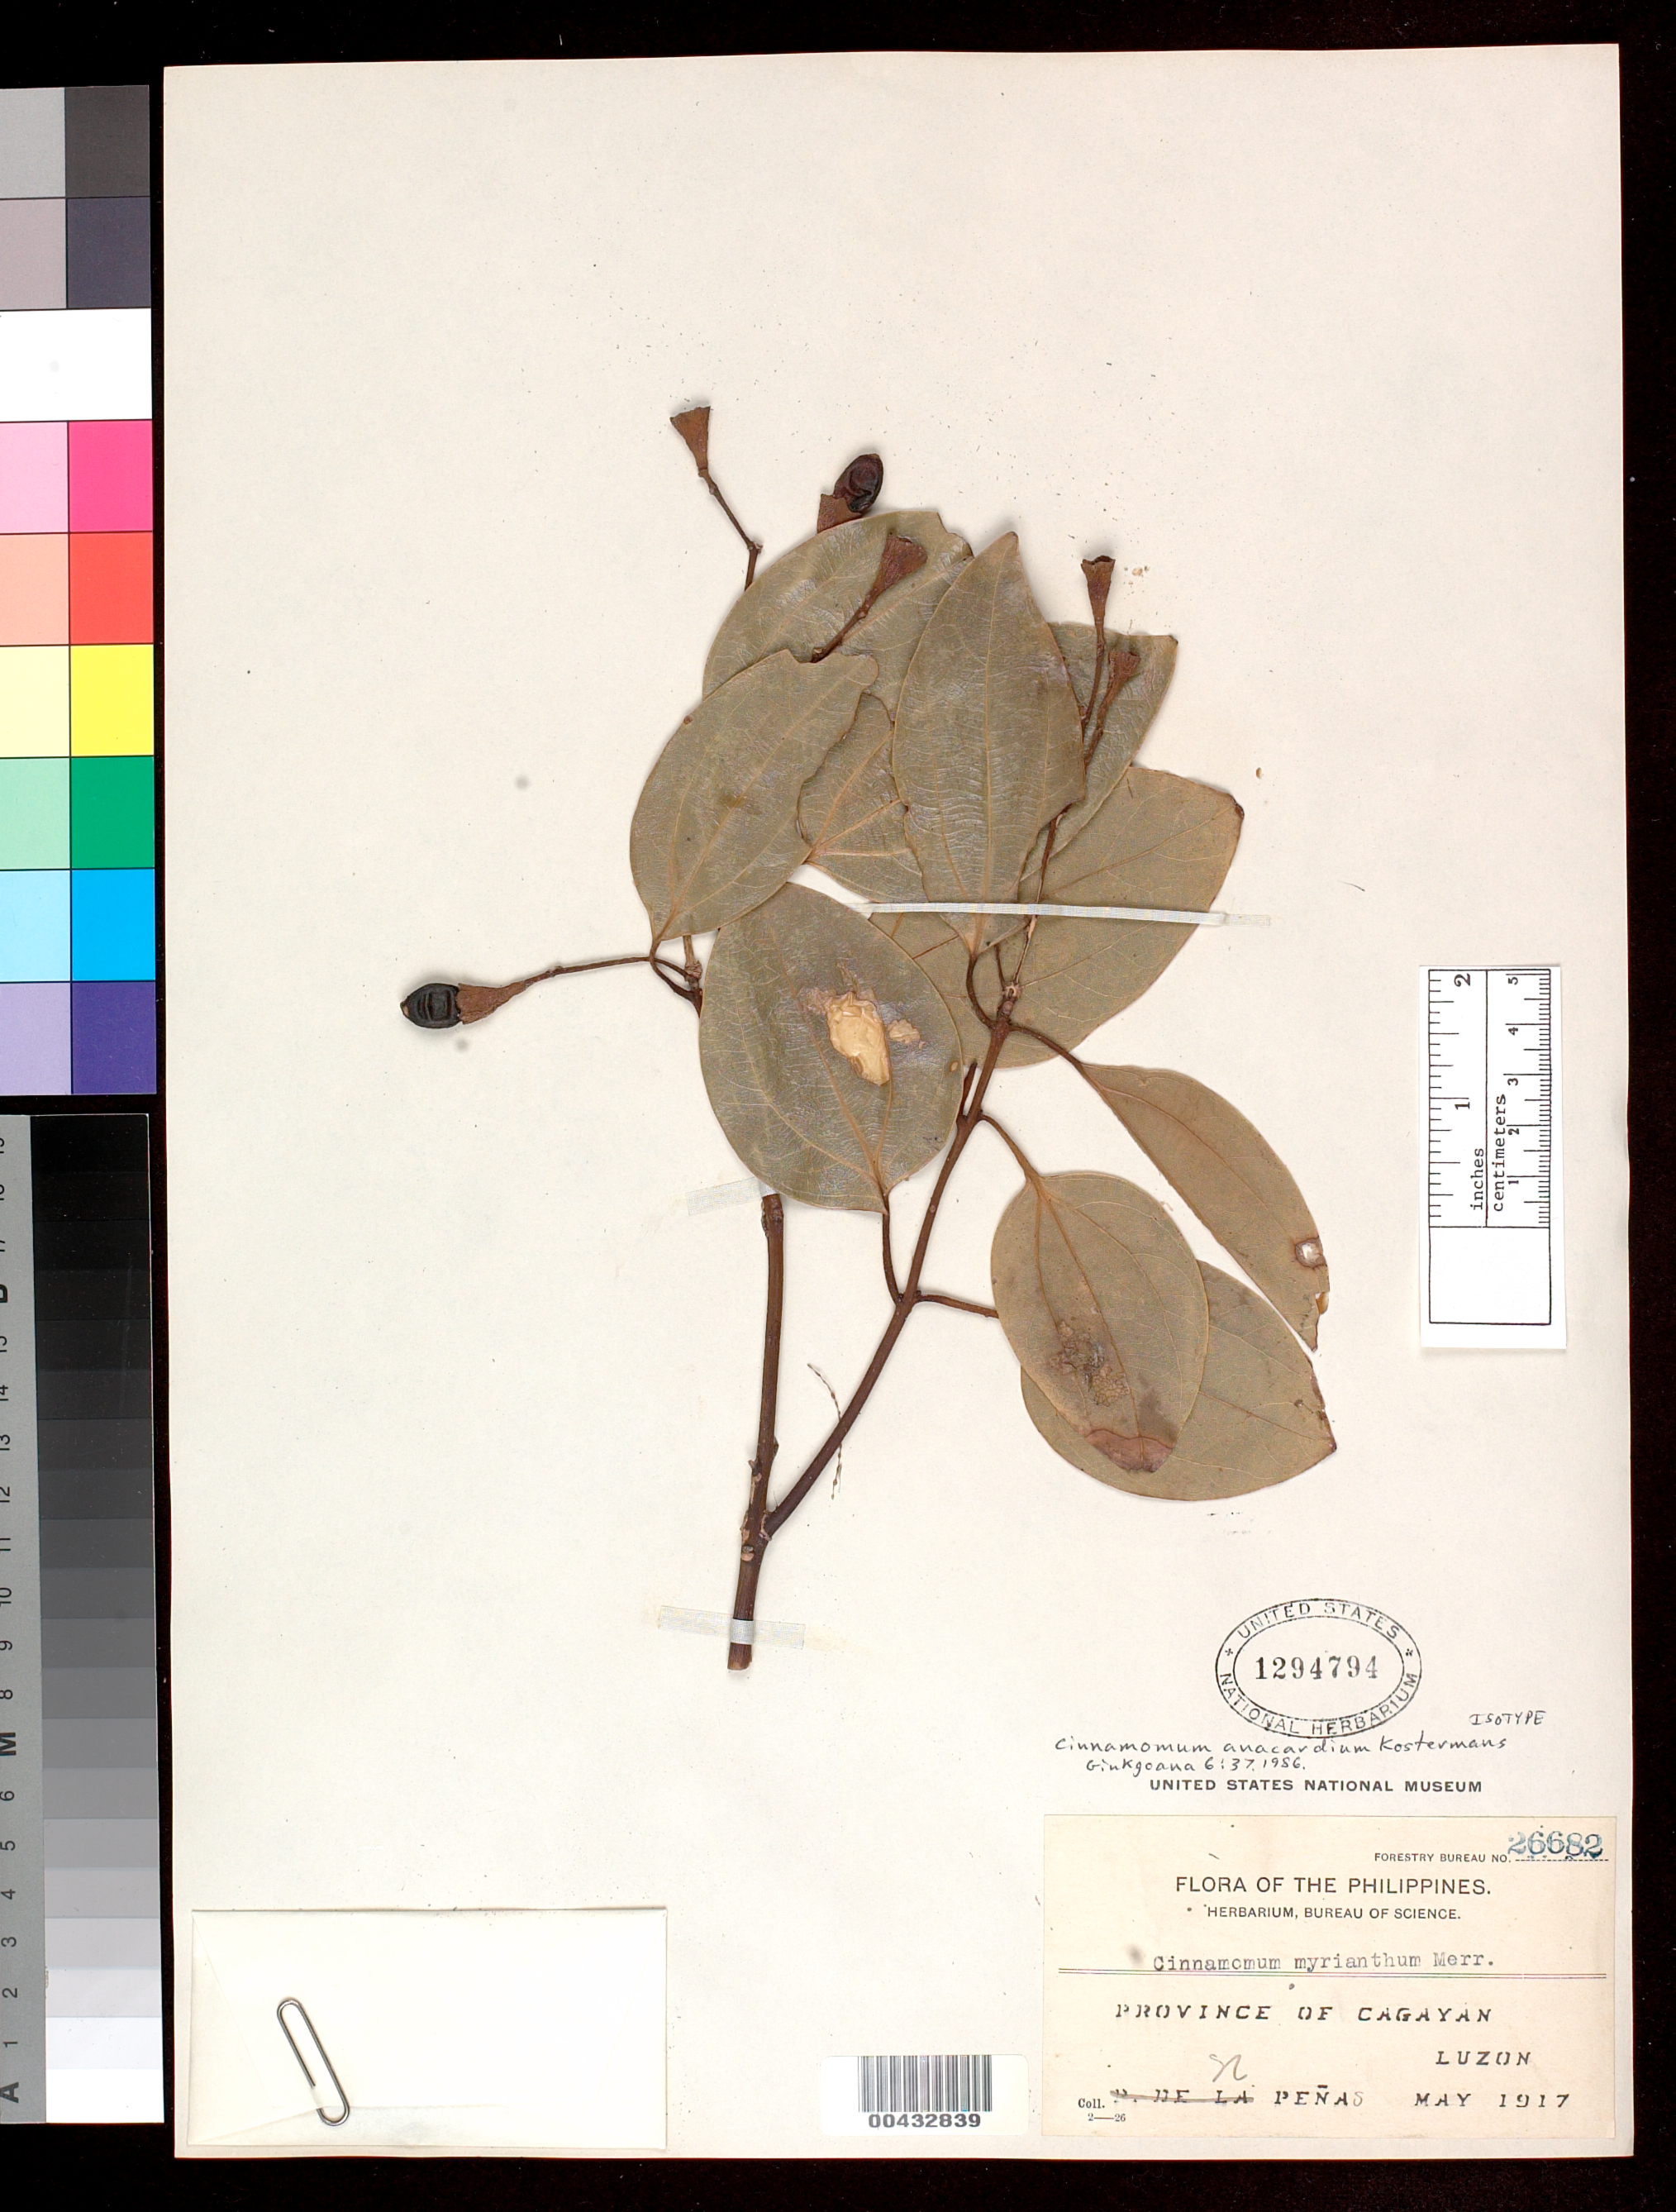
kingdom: Plantae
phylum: Tracheophyta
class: Magnoliopsida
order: Laurales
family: Lauraceae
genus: Cinnamomum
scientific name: Cinnamomum anacardium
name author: Kosterm.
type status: Isotype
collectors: N. Penas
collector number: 26682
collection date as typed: May 1917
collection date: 1917-05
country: Philippines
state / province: Cagayan Valley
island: Luzon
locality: Cagayan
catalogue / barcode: US 1294794